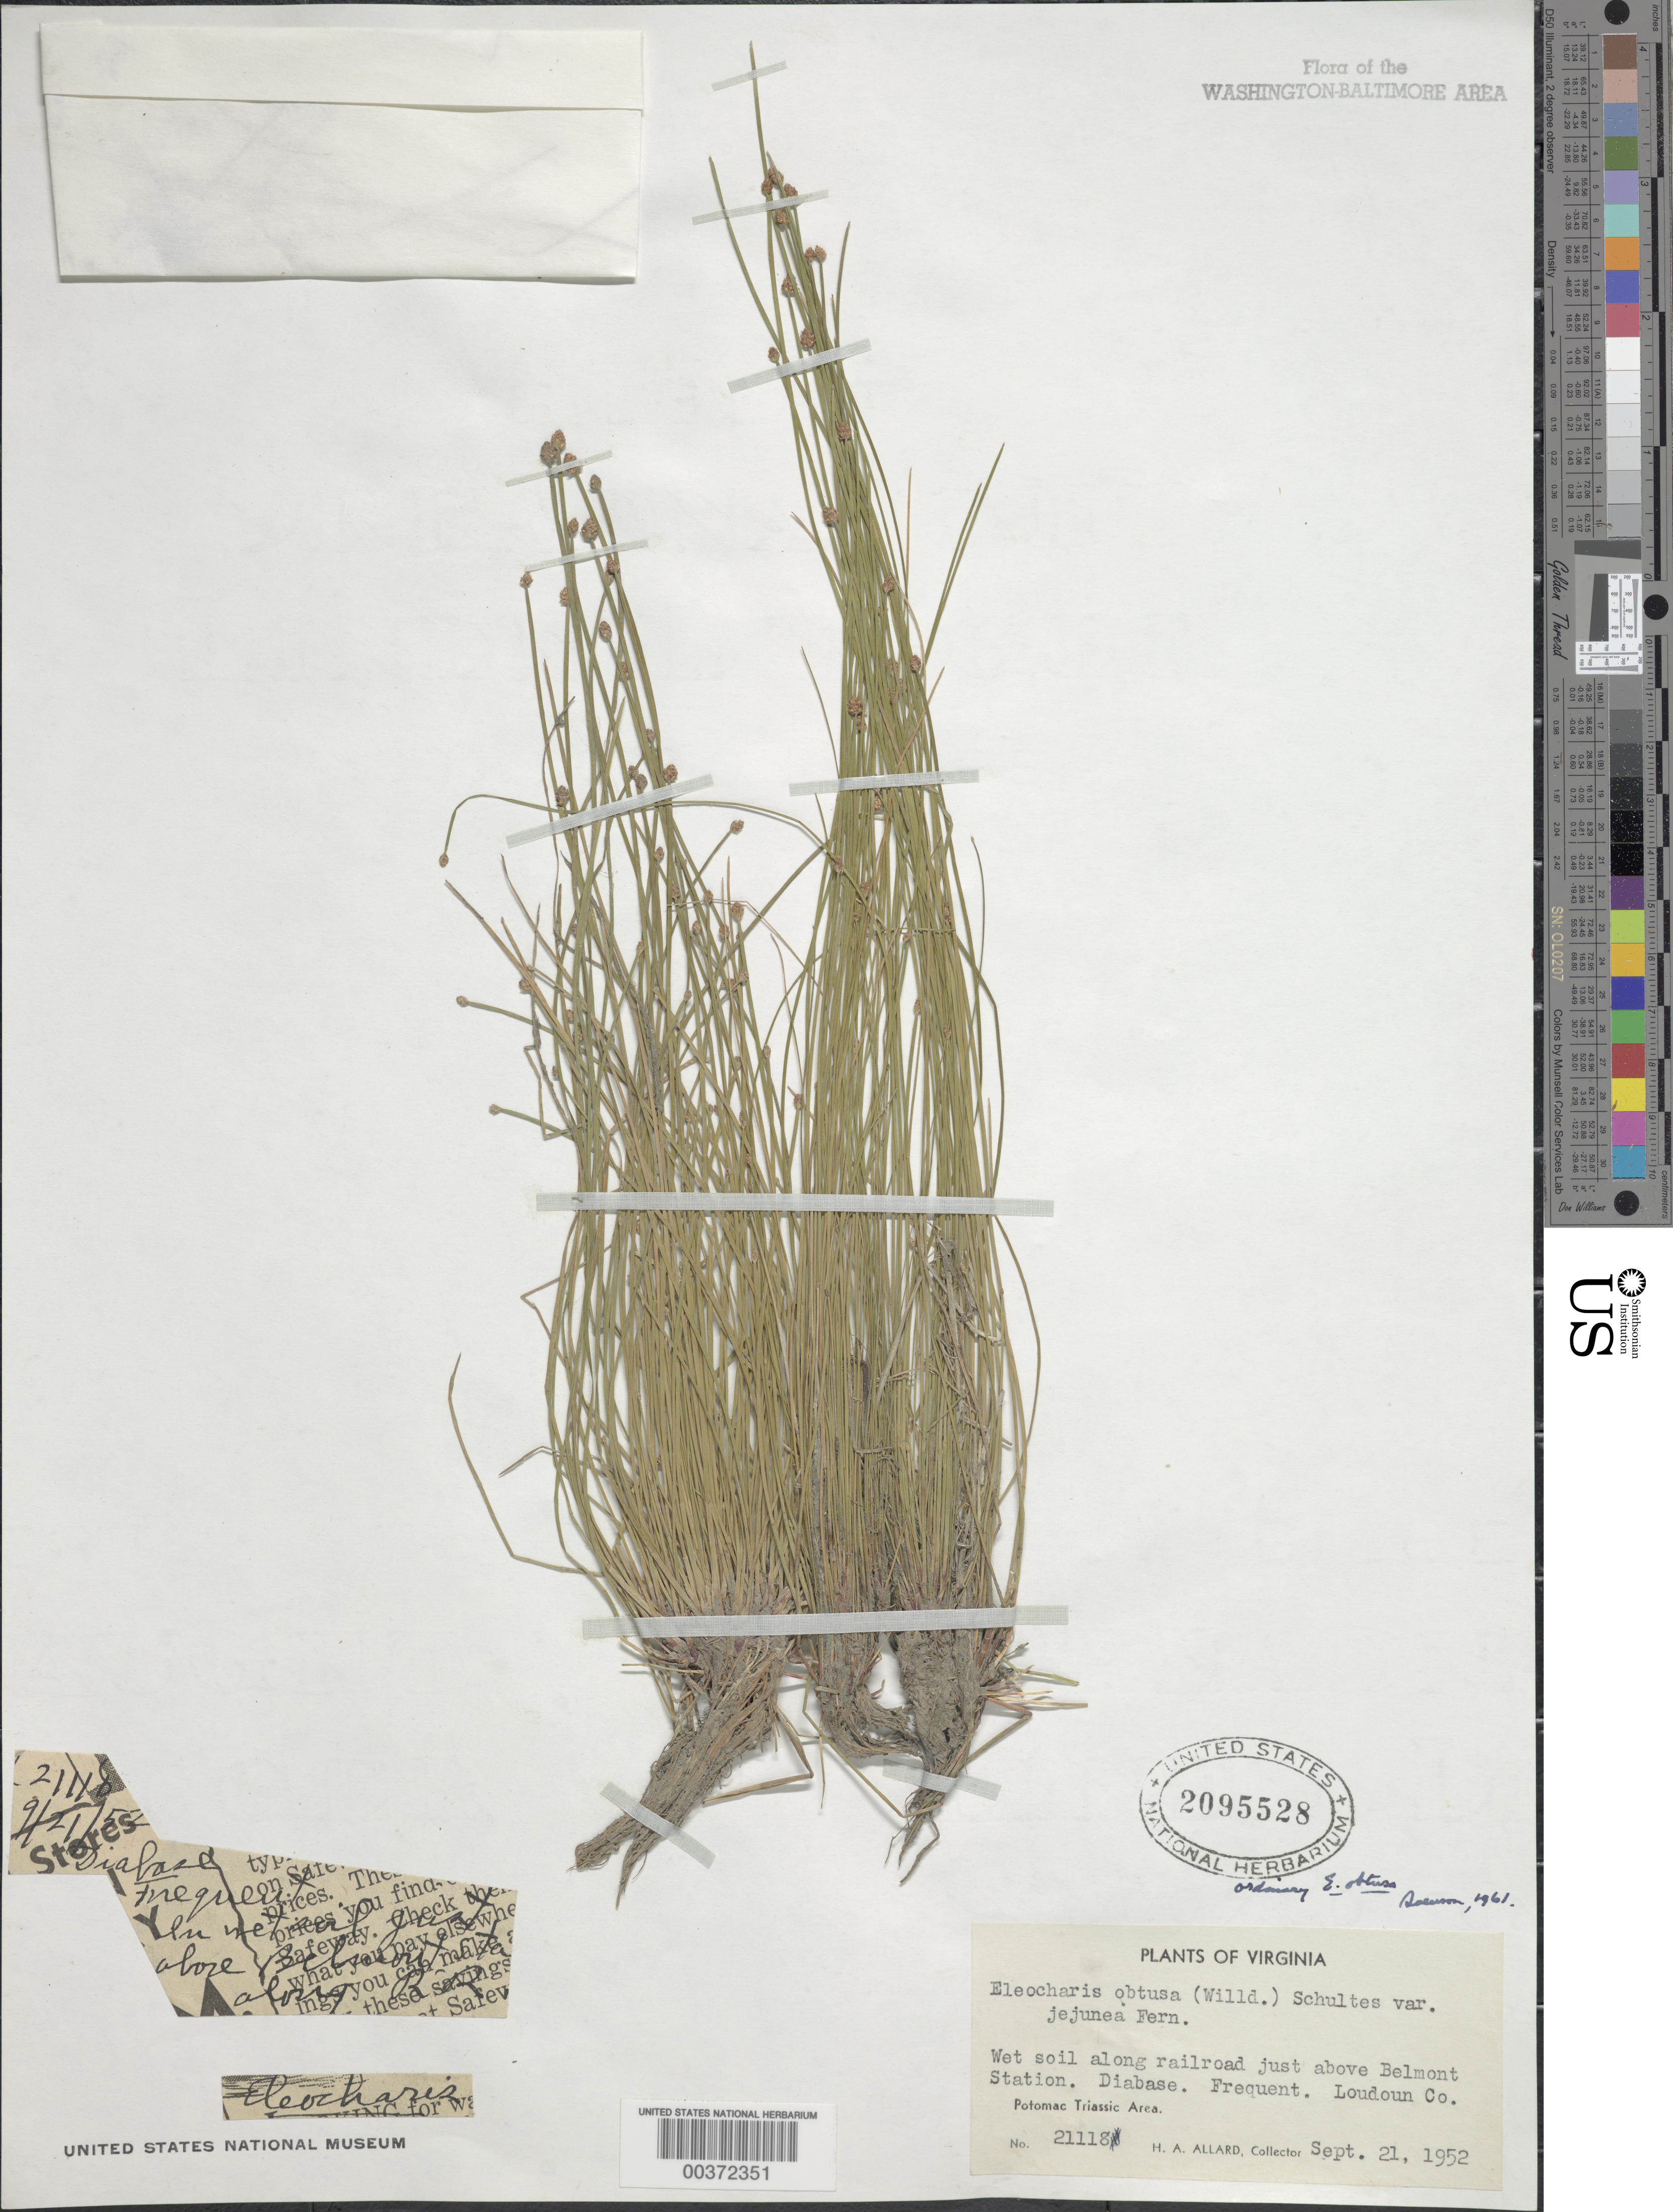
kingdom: Plantae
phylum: Tracheophyta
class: Liliopsida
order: Poales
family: Cyperaceae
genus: Eleocharis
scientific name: Eleocharis obtusa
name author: (Willd.) Schult.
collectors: H. A. Allard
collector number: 21118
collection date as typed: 21 Sep 1952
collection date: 1952-09-21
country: United States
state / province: Virginia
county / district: Loudoun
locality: Above Belmont Station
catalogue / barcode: US 2095528